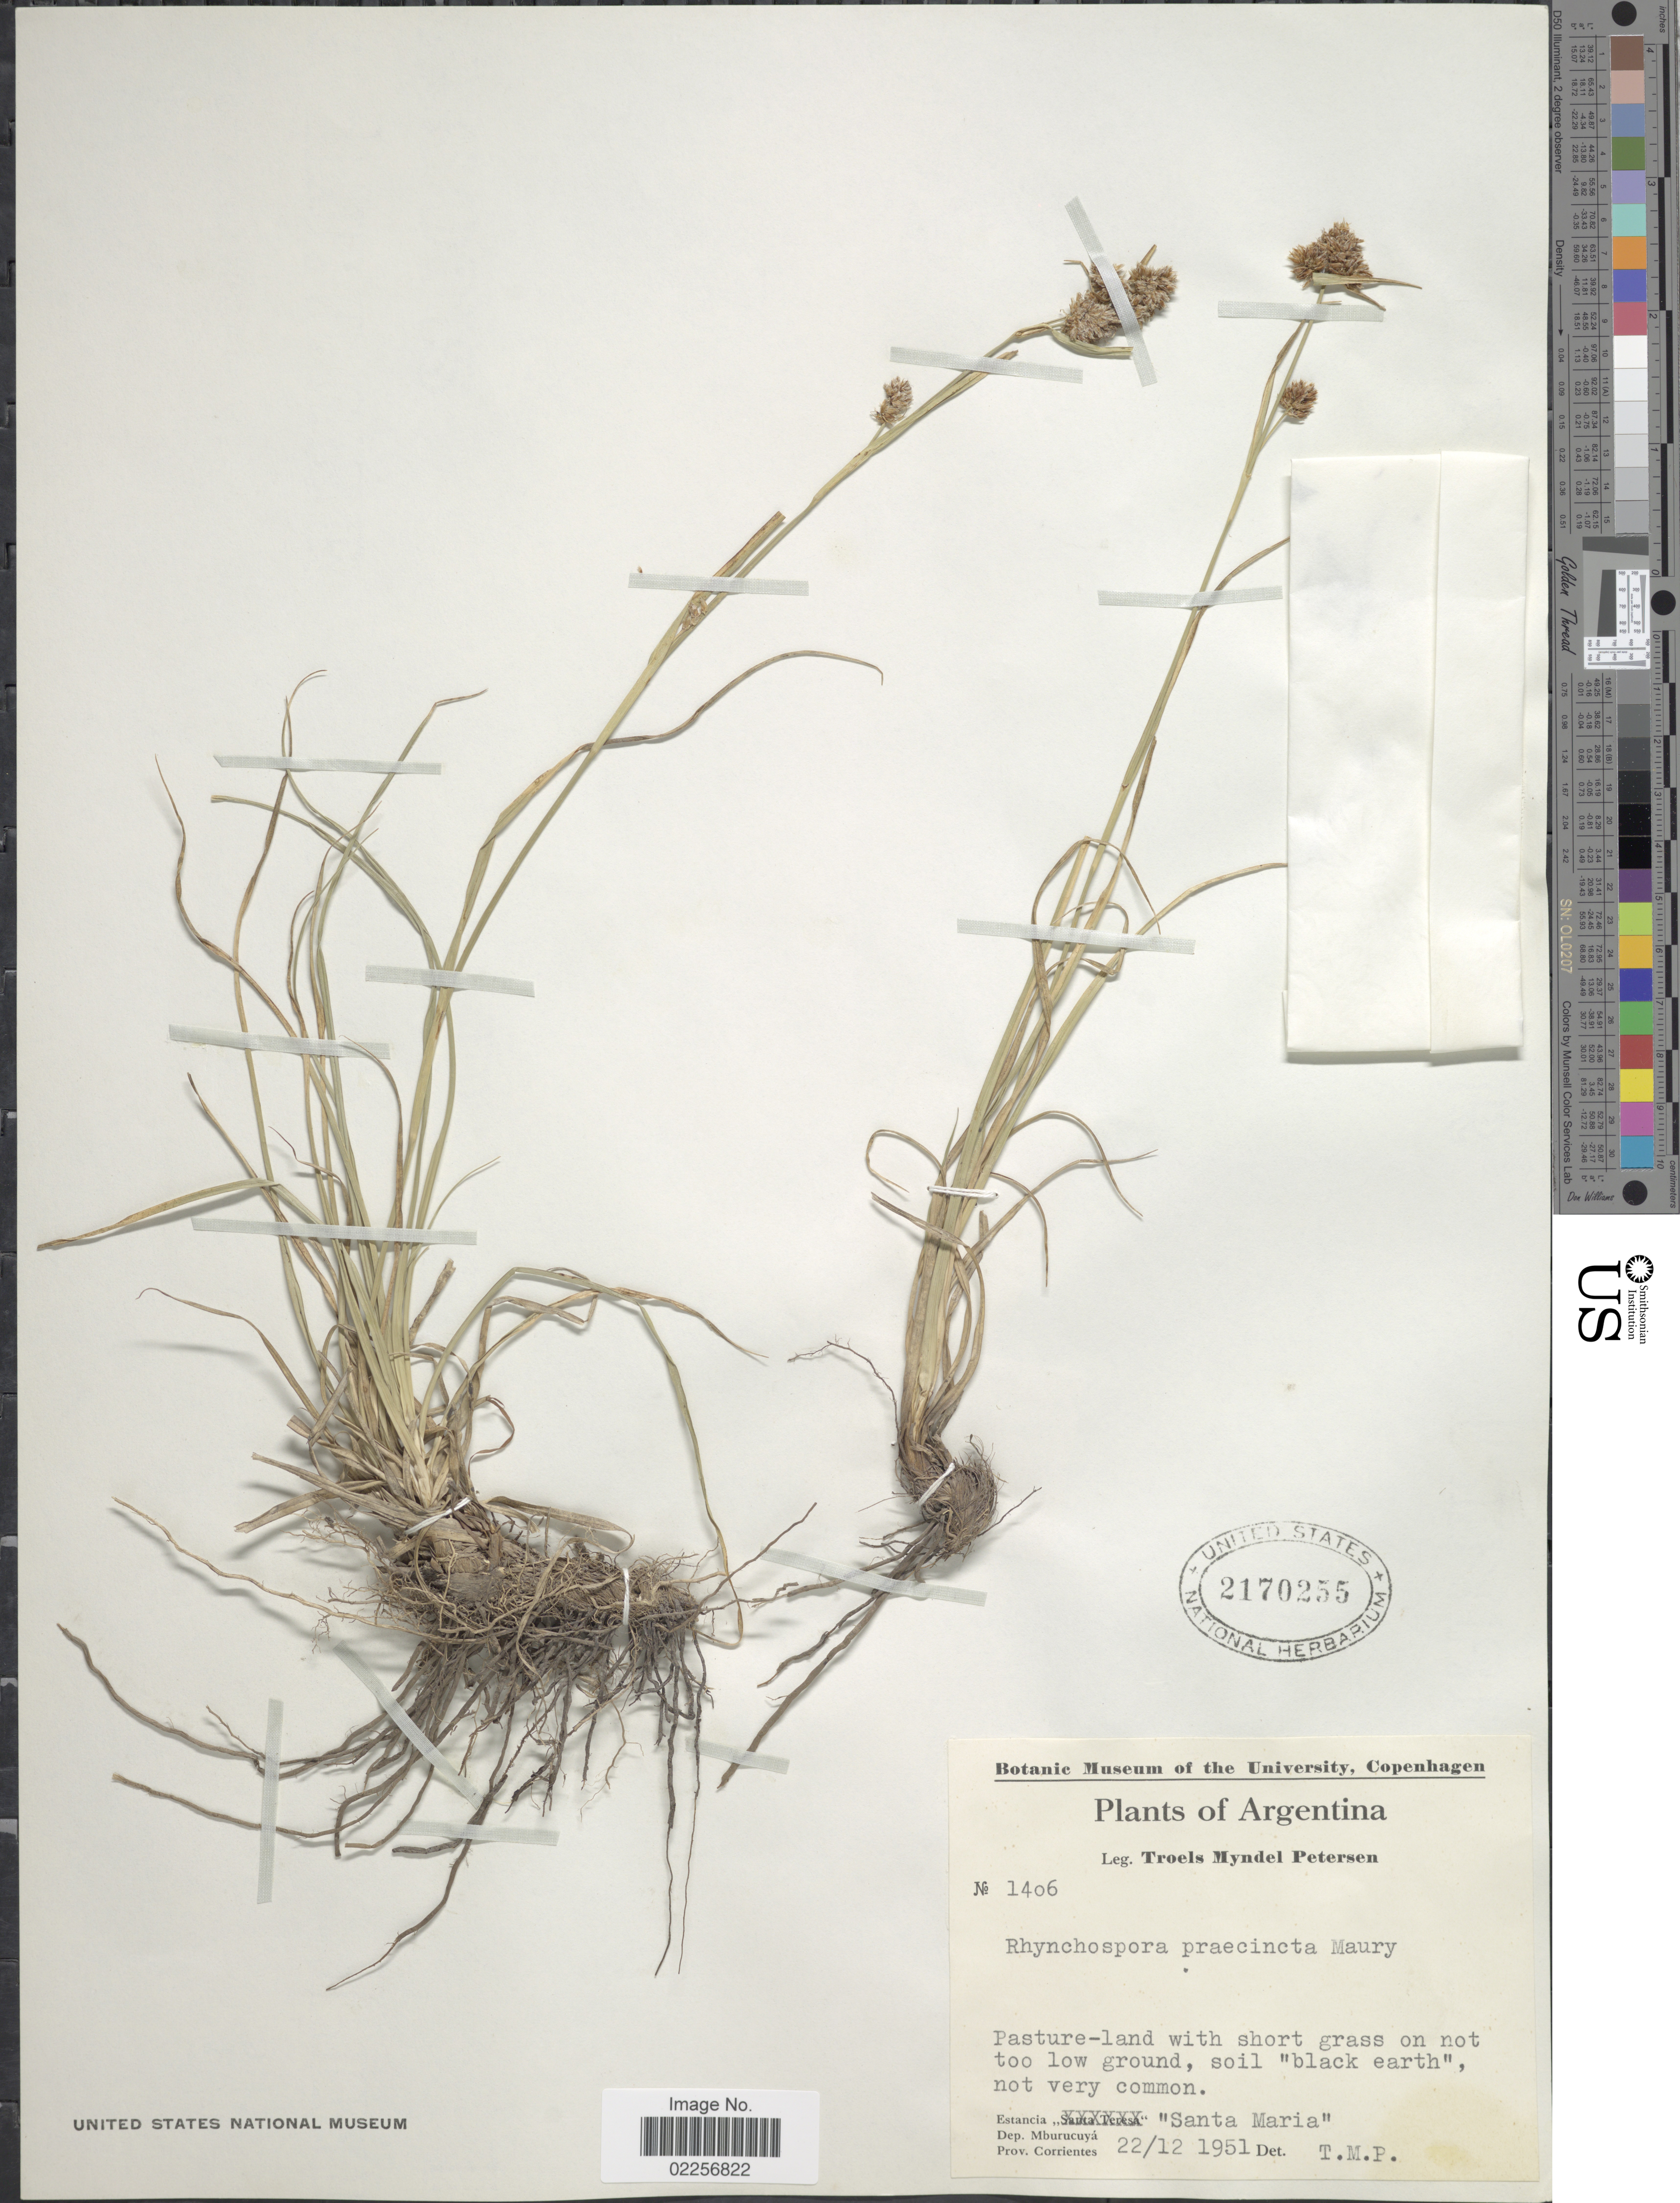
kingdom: Plantae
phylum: Tracheophyta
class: Liliopsida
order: Poales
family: Cyperaceae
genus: Rhynchospora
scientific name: Rhynchospora praecincta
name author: Maury ex Micheli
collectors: T. Pederson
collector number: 1406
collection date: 1951-12-22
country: Argentina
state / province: Corrientes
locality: Estancia "Santa Maria". Dep. Mburucuya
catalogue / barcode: US 2170255